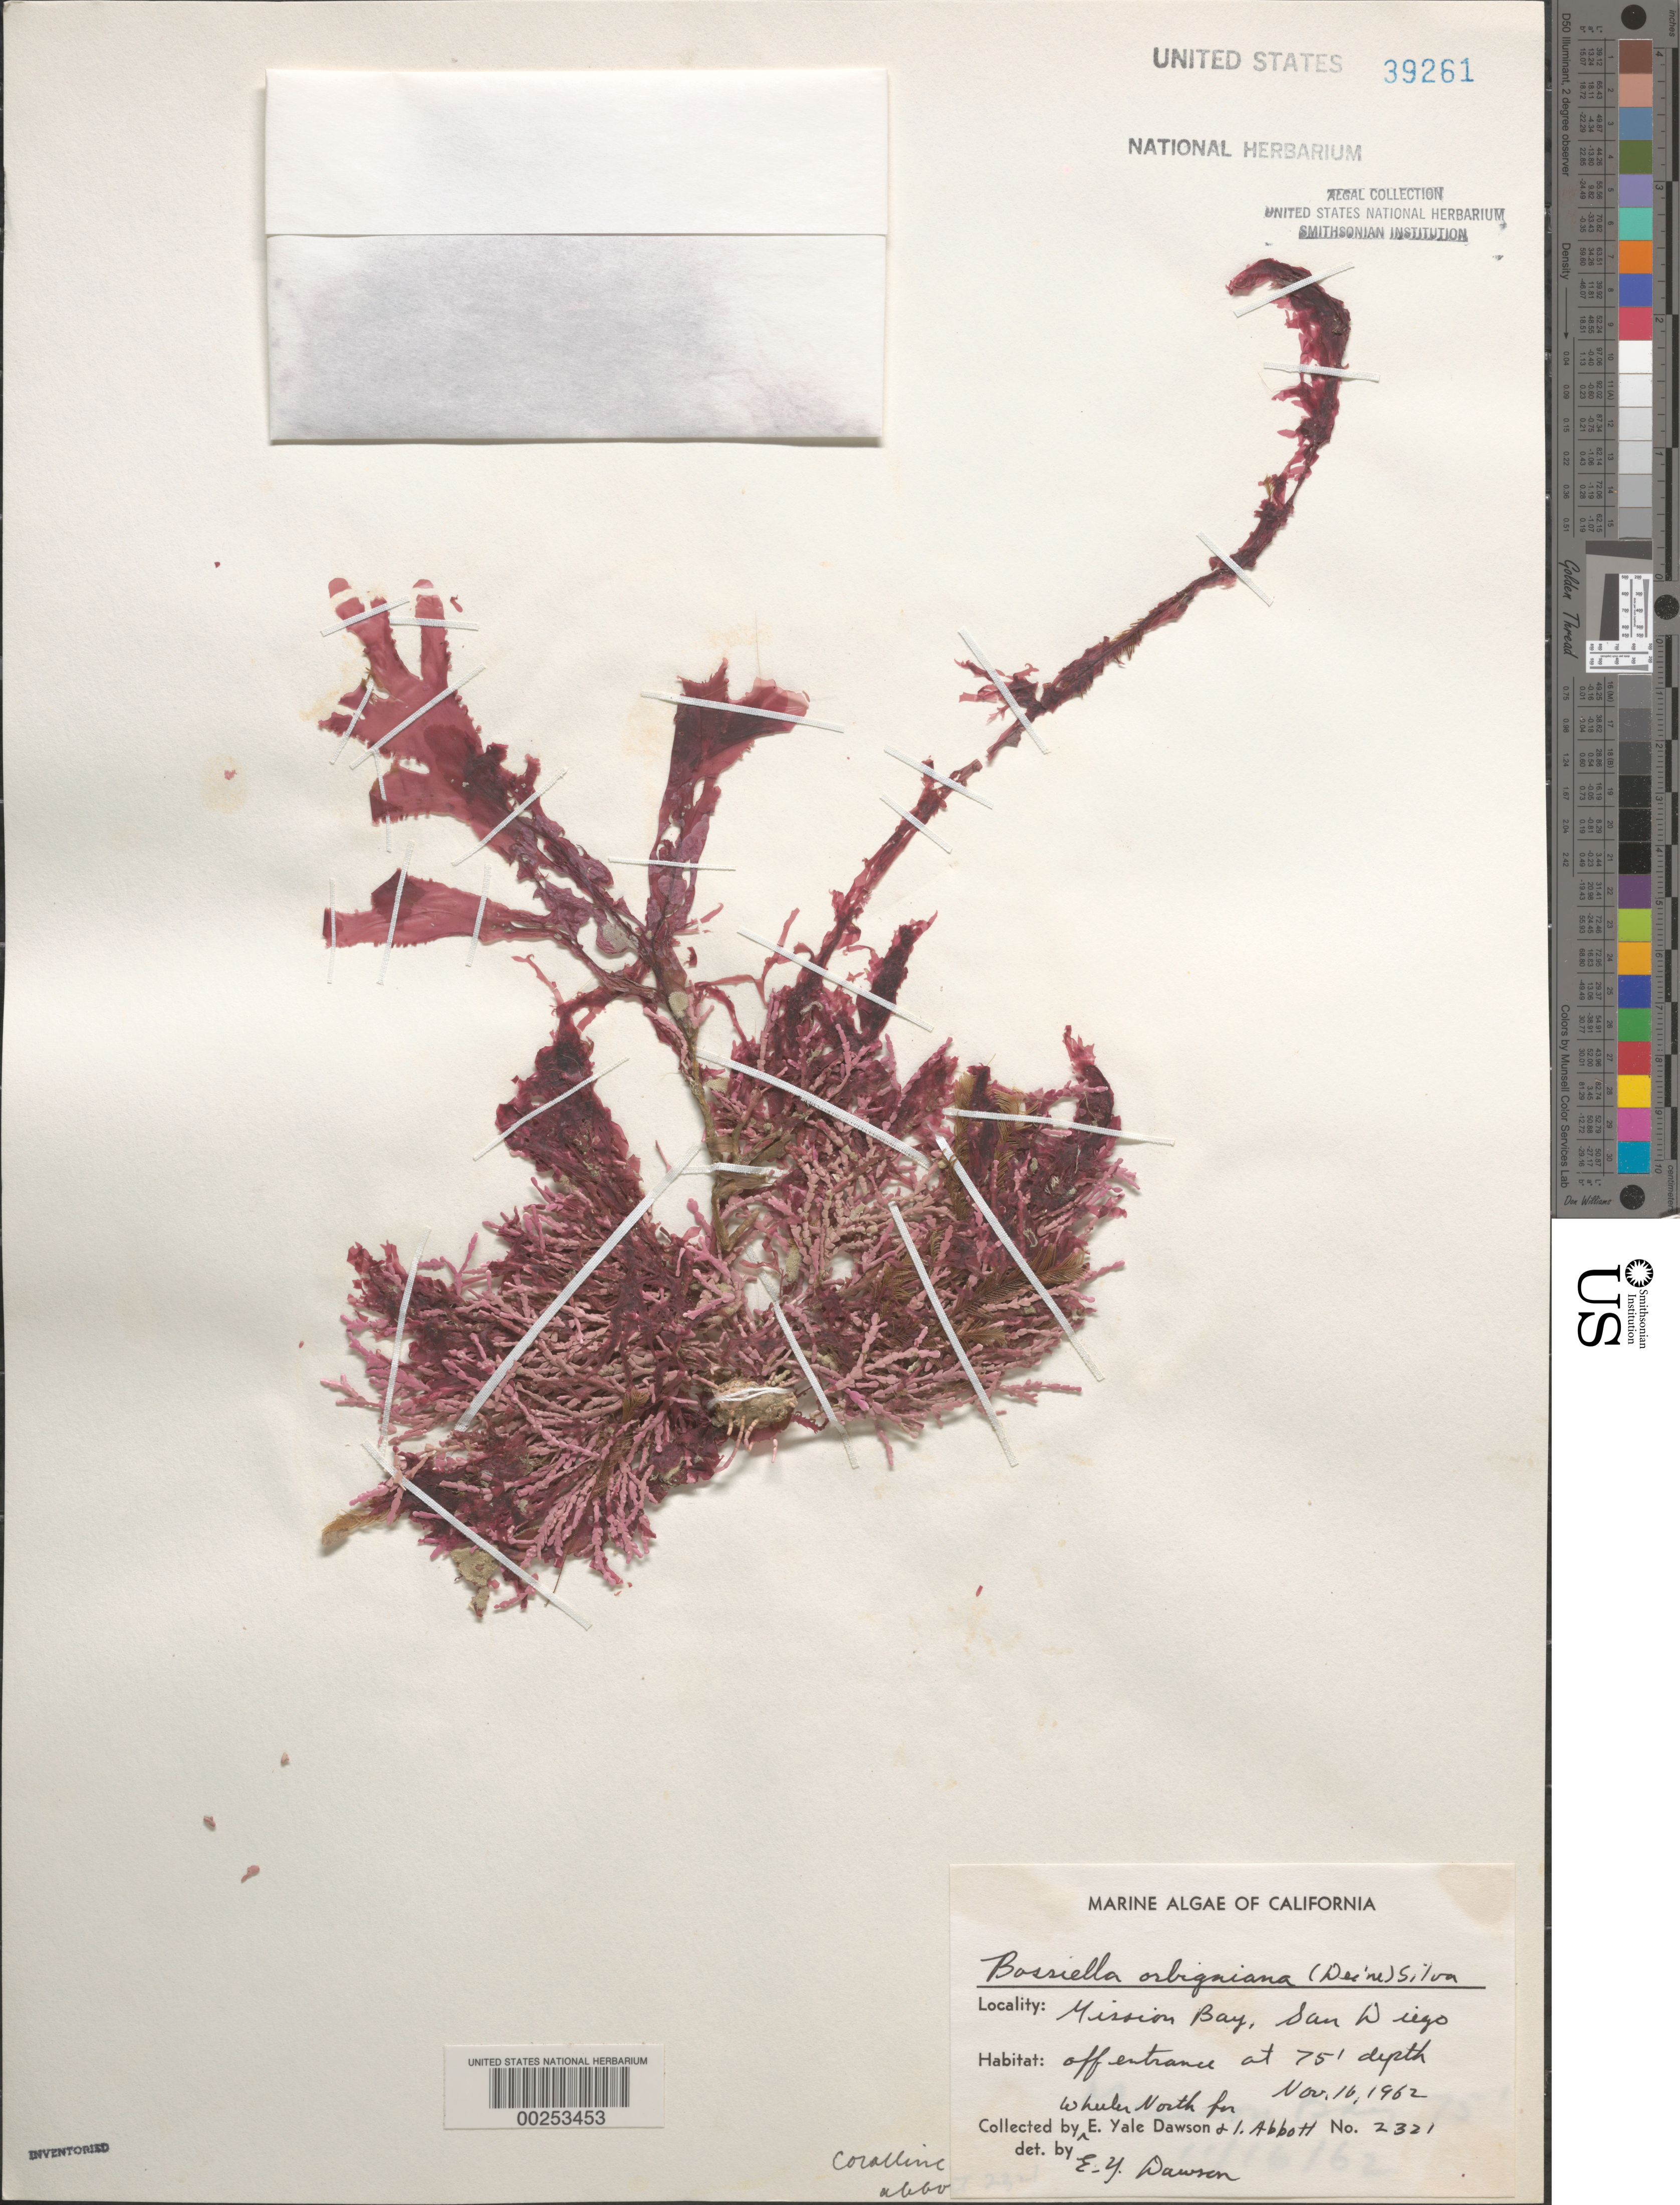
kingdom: Plantae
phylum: Rhodophyta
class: Florideophyceae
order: Corallinales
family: Corallinaceae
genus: Bossiella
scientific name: Bossiella orbigniana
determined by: Dawson, E. Y.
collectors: W. North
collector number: IAA 2321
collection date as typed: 16 Nov 1962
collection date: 1962-11-16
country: United States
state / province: California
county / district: San Diego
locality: Mission Bay, San Diego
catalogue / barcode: US 39261